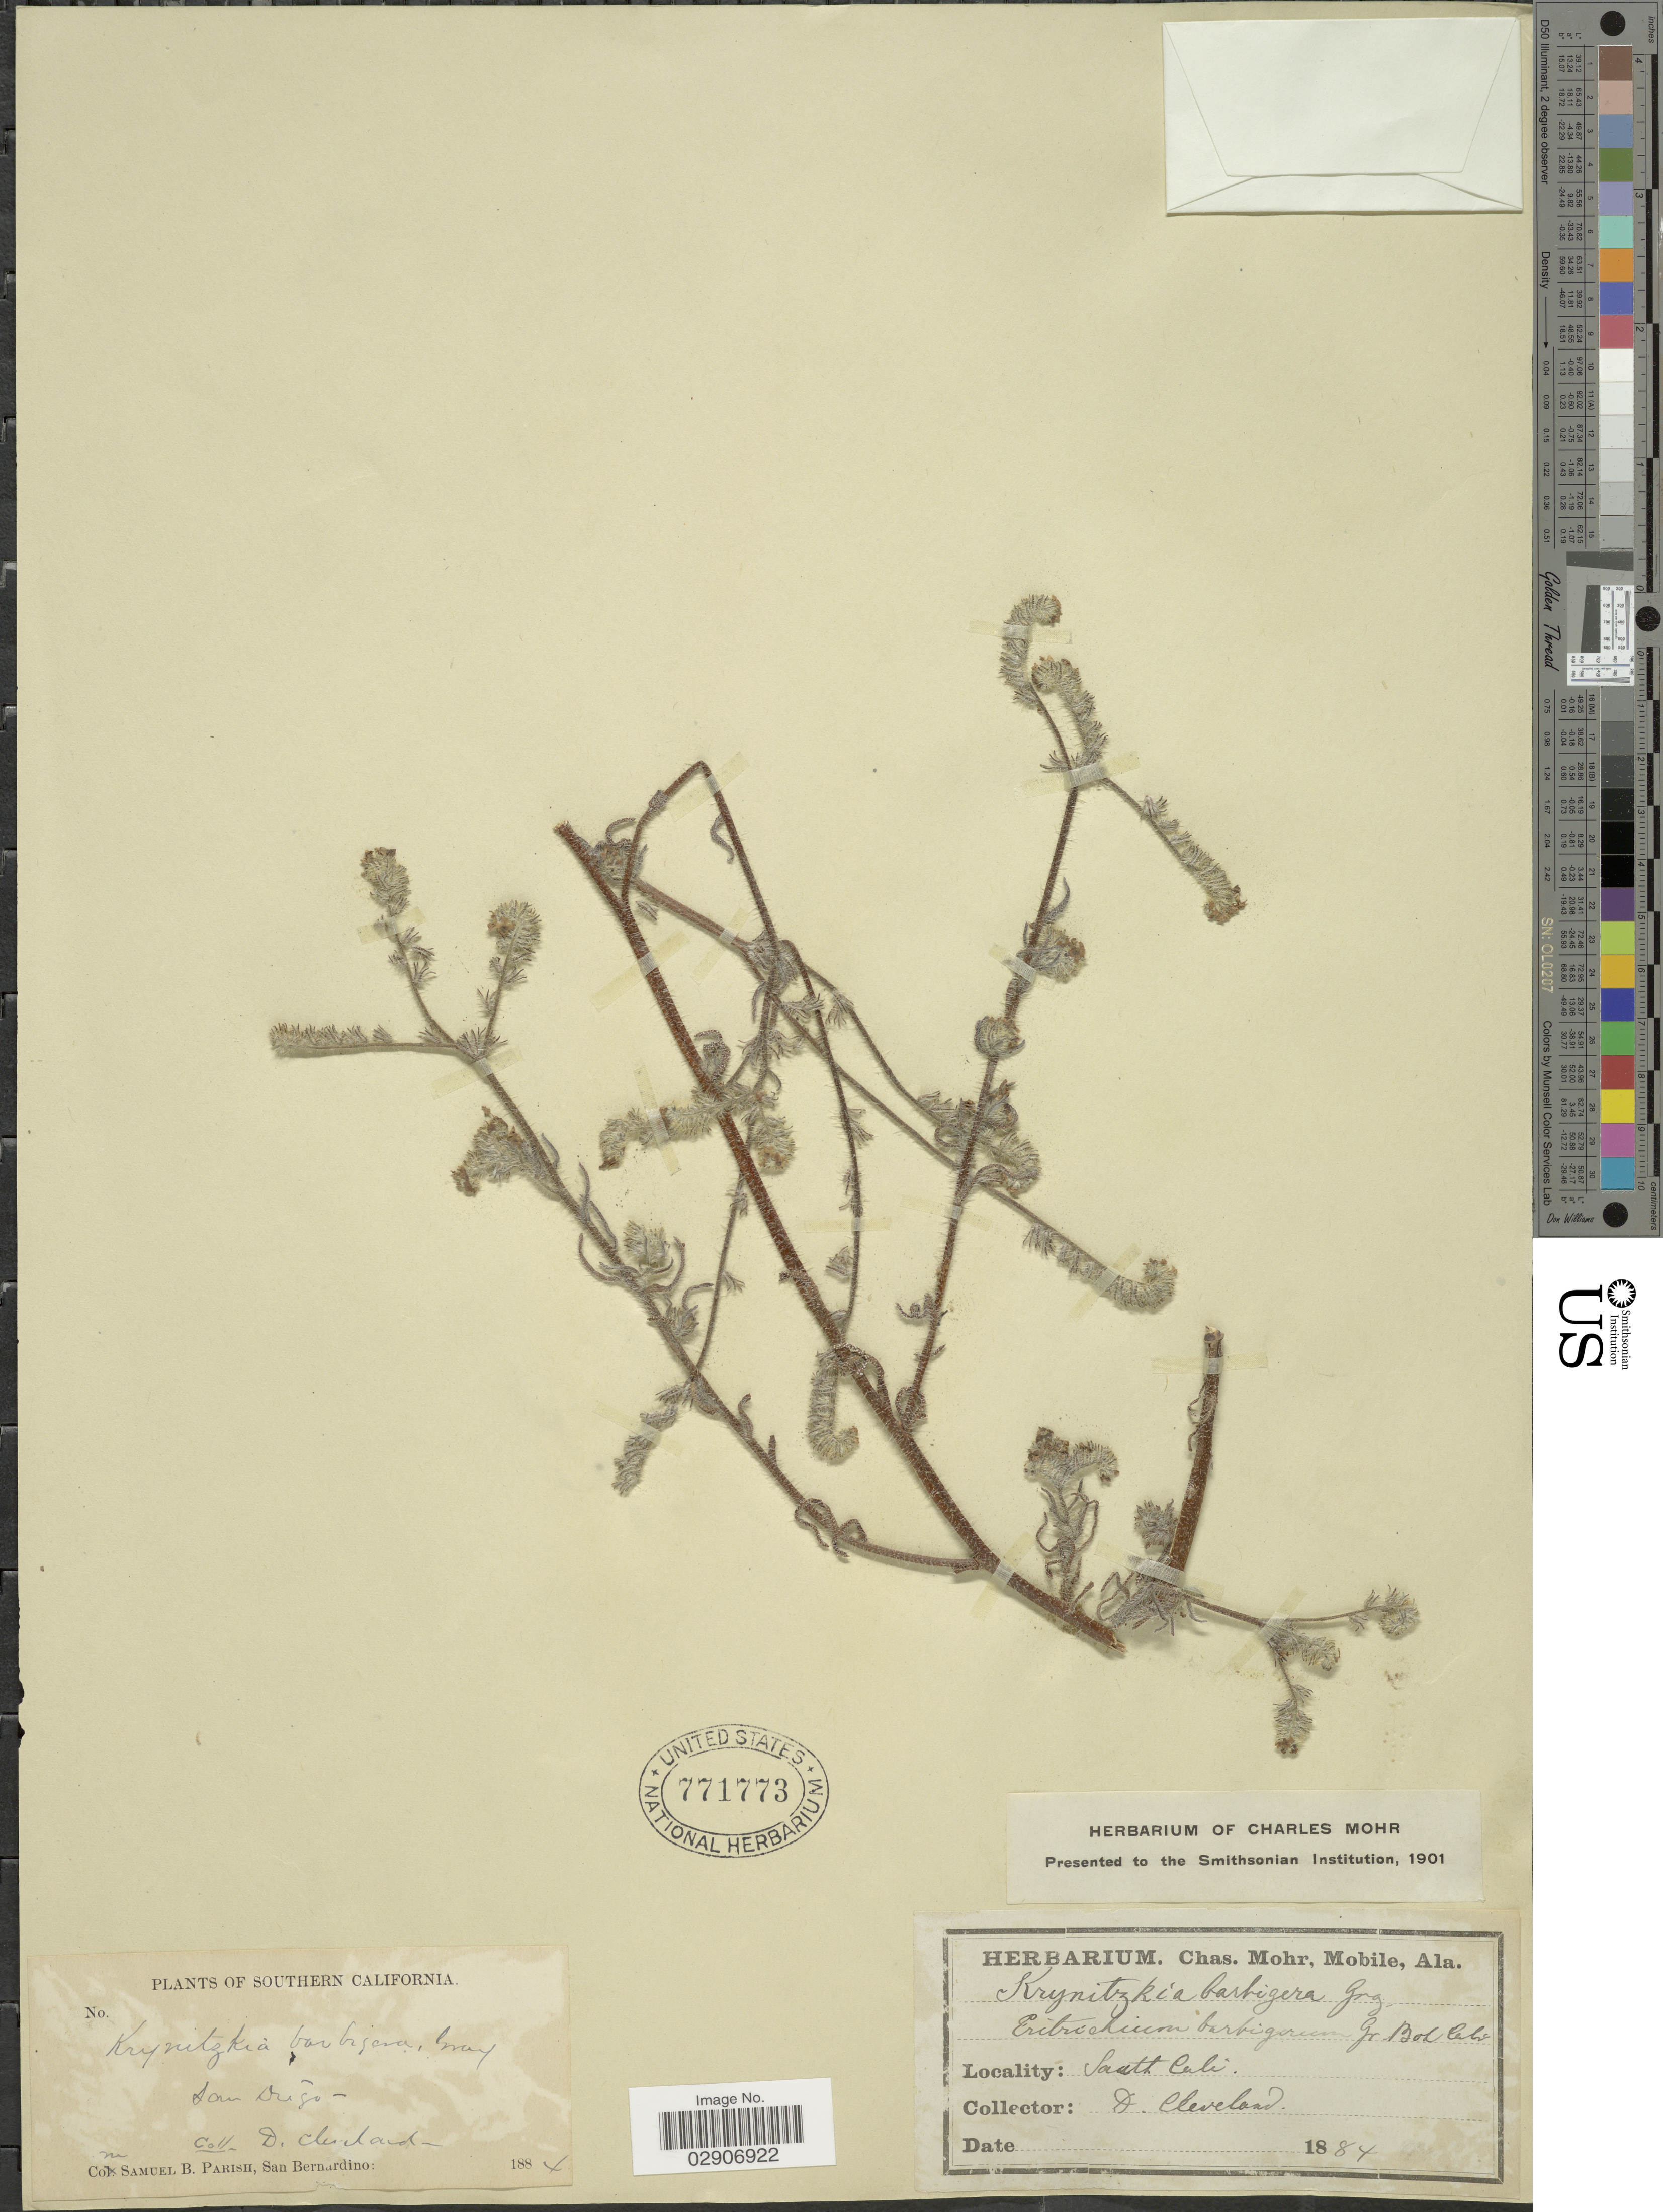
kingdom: Plantae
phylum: Tracheophyta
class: Magnoliopsida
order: Boraginales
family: Boraginaceae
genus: Cryptantha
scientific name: Cryptantha barbigera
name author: (A. Gray) Greene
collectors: D. Cleveland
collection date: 1884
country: United States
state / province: California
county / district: San Diego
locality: Southern California. San Diego.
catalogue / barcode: US 771773